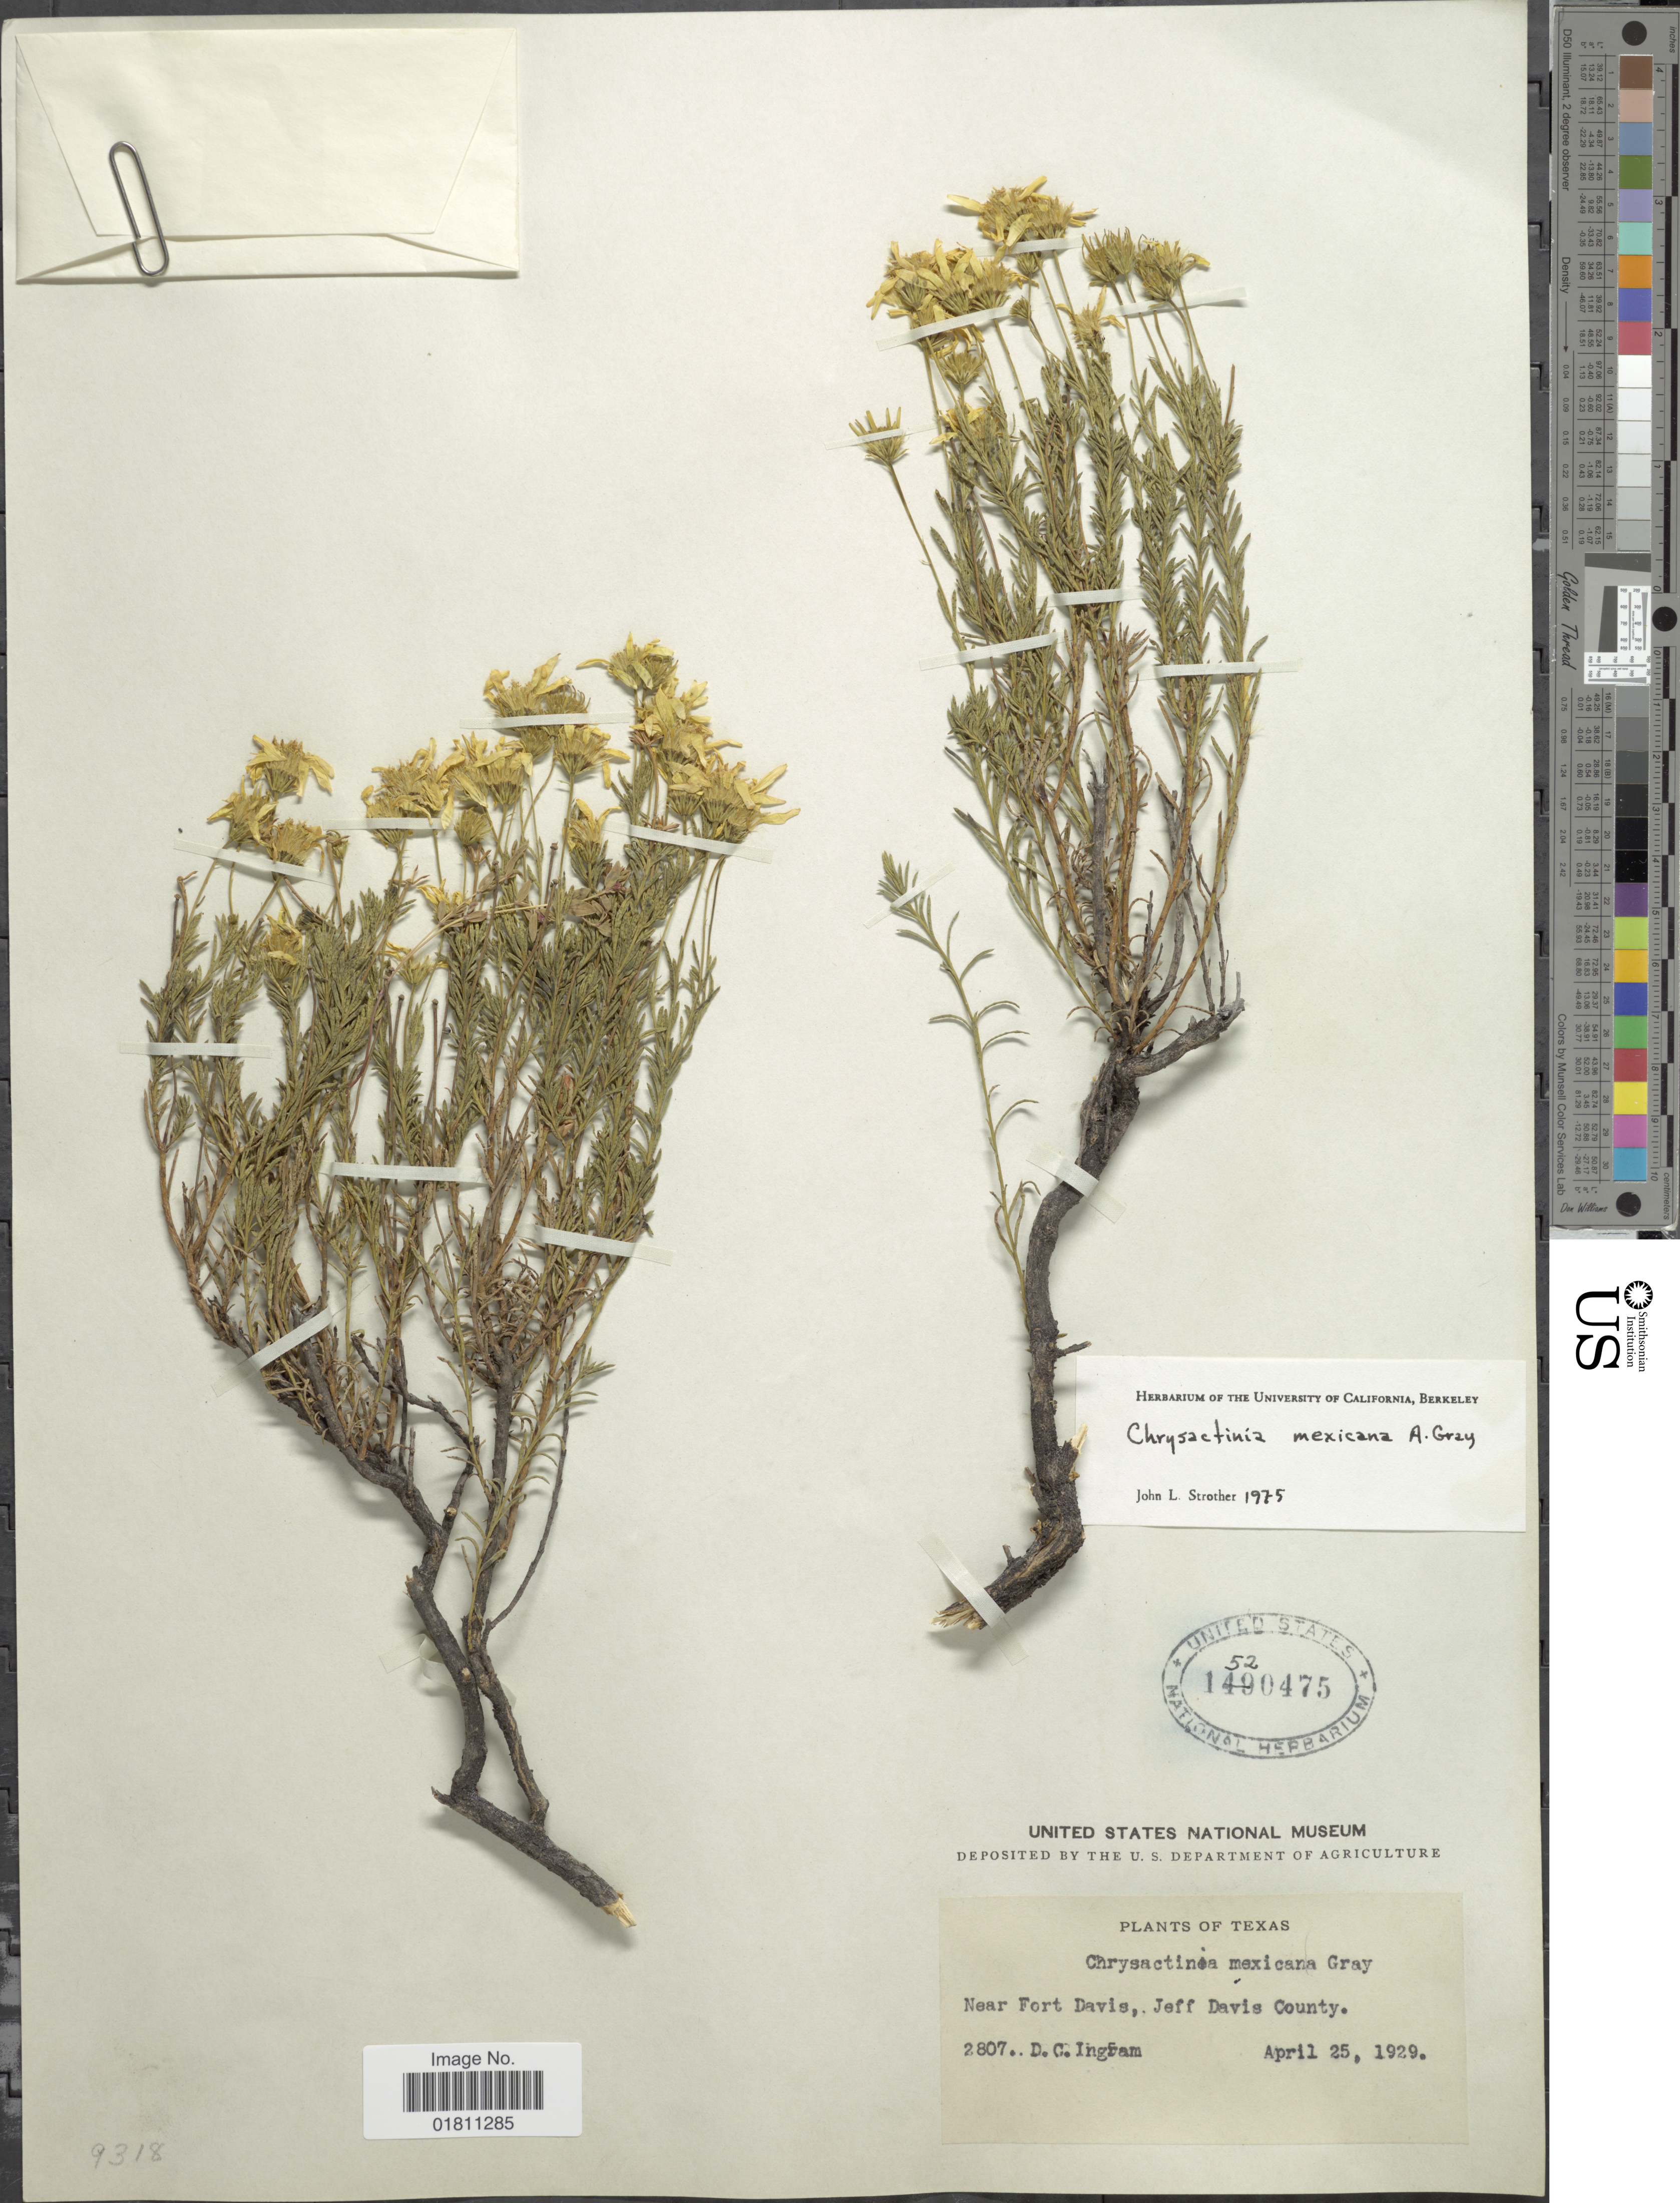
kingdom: Plantae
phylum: Tracheophyta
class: Magnoliopsida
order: Asterales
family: Asteraceae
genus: Chrysactinia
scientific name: Chrysactinia mexicana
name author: A. Gray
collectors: D. C. Ingram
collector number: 2807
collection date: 1929-04-25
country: United States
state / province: Texas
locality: Near Fort Davis, Jeff Davis County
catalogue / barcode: US 1520475